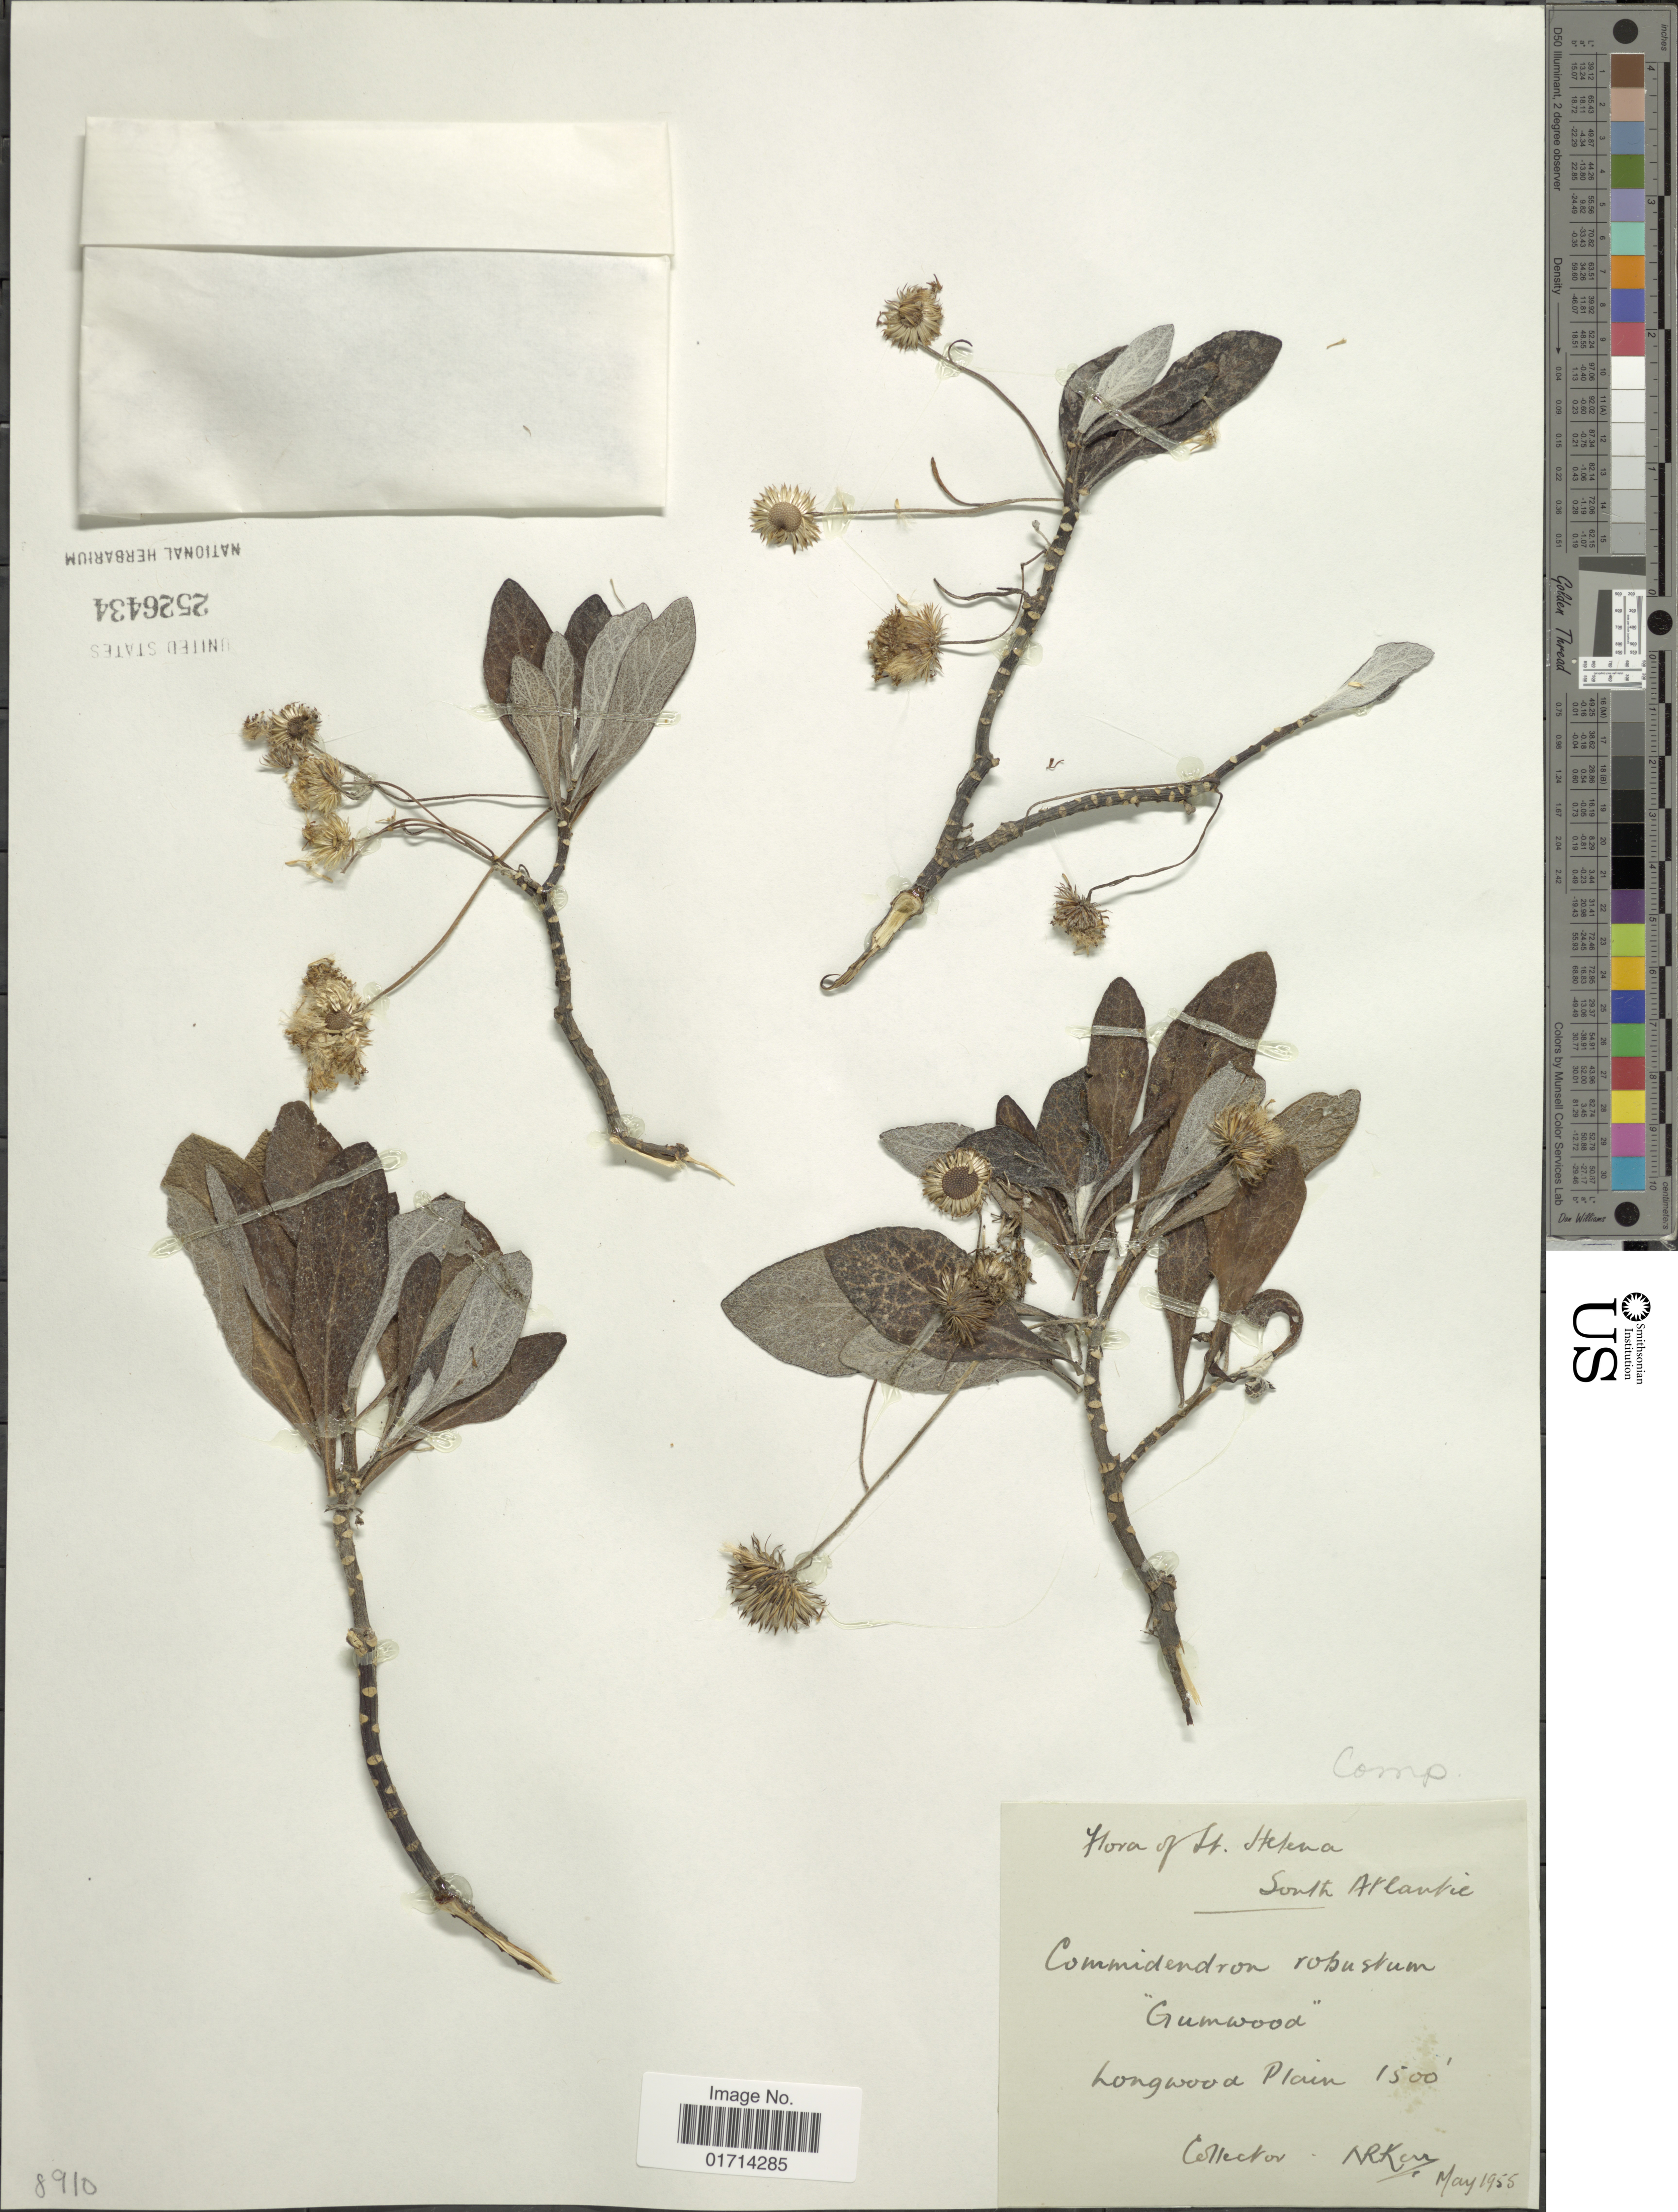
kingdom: Plantae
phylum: Tracheophyta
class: Magnoliopsida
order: Asterales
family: Asteraceae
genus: Commidendrum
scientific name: Commidendrum robustum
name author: DC.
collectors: N. Kerr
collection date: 1955-05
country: St. Helena Islands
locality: South Atlantic, Longwood Plain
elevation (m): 457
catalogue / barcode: US 2526434